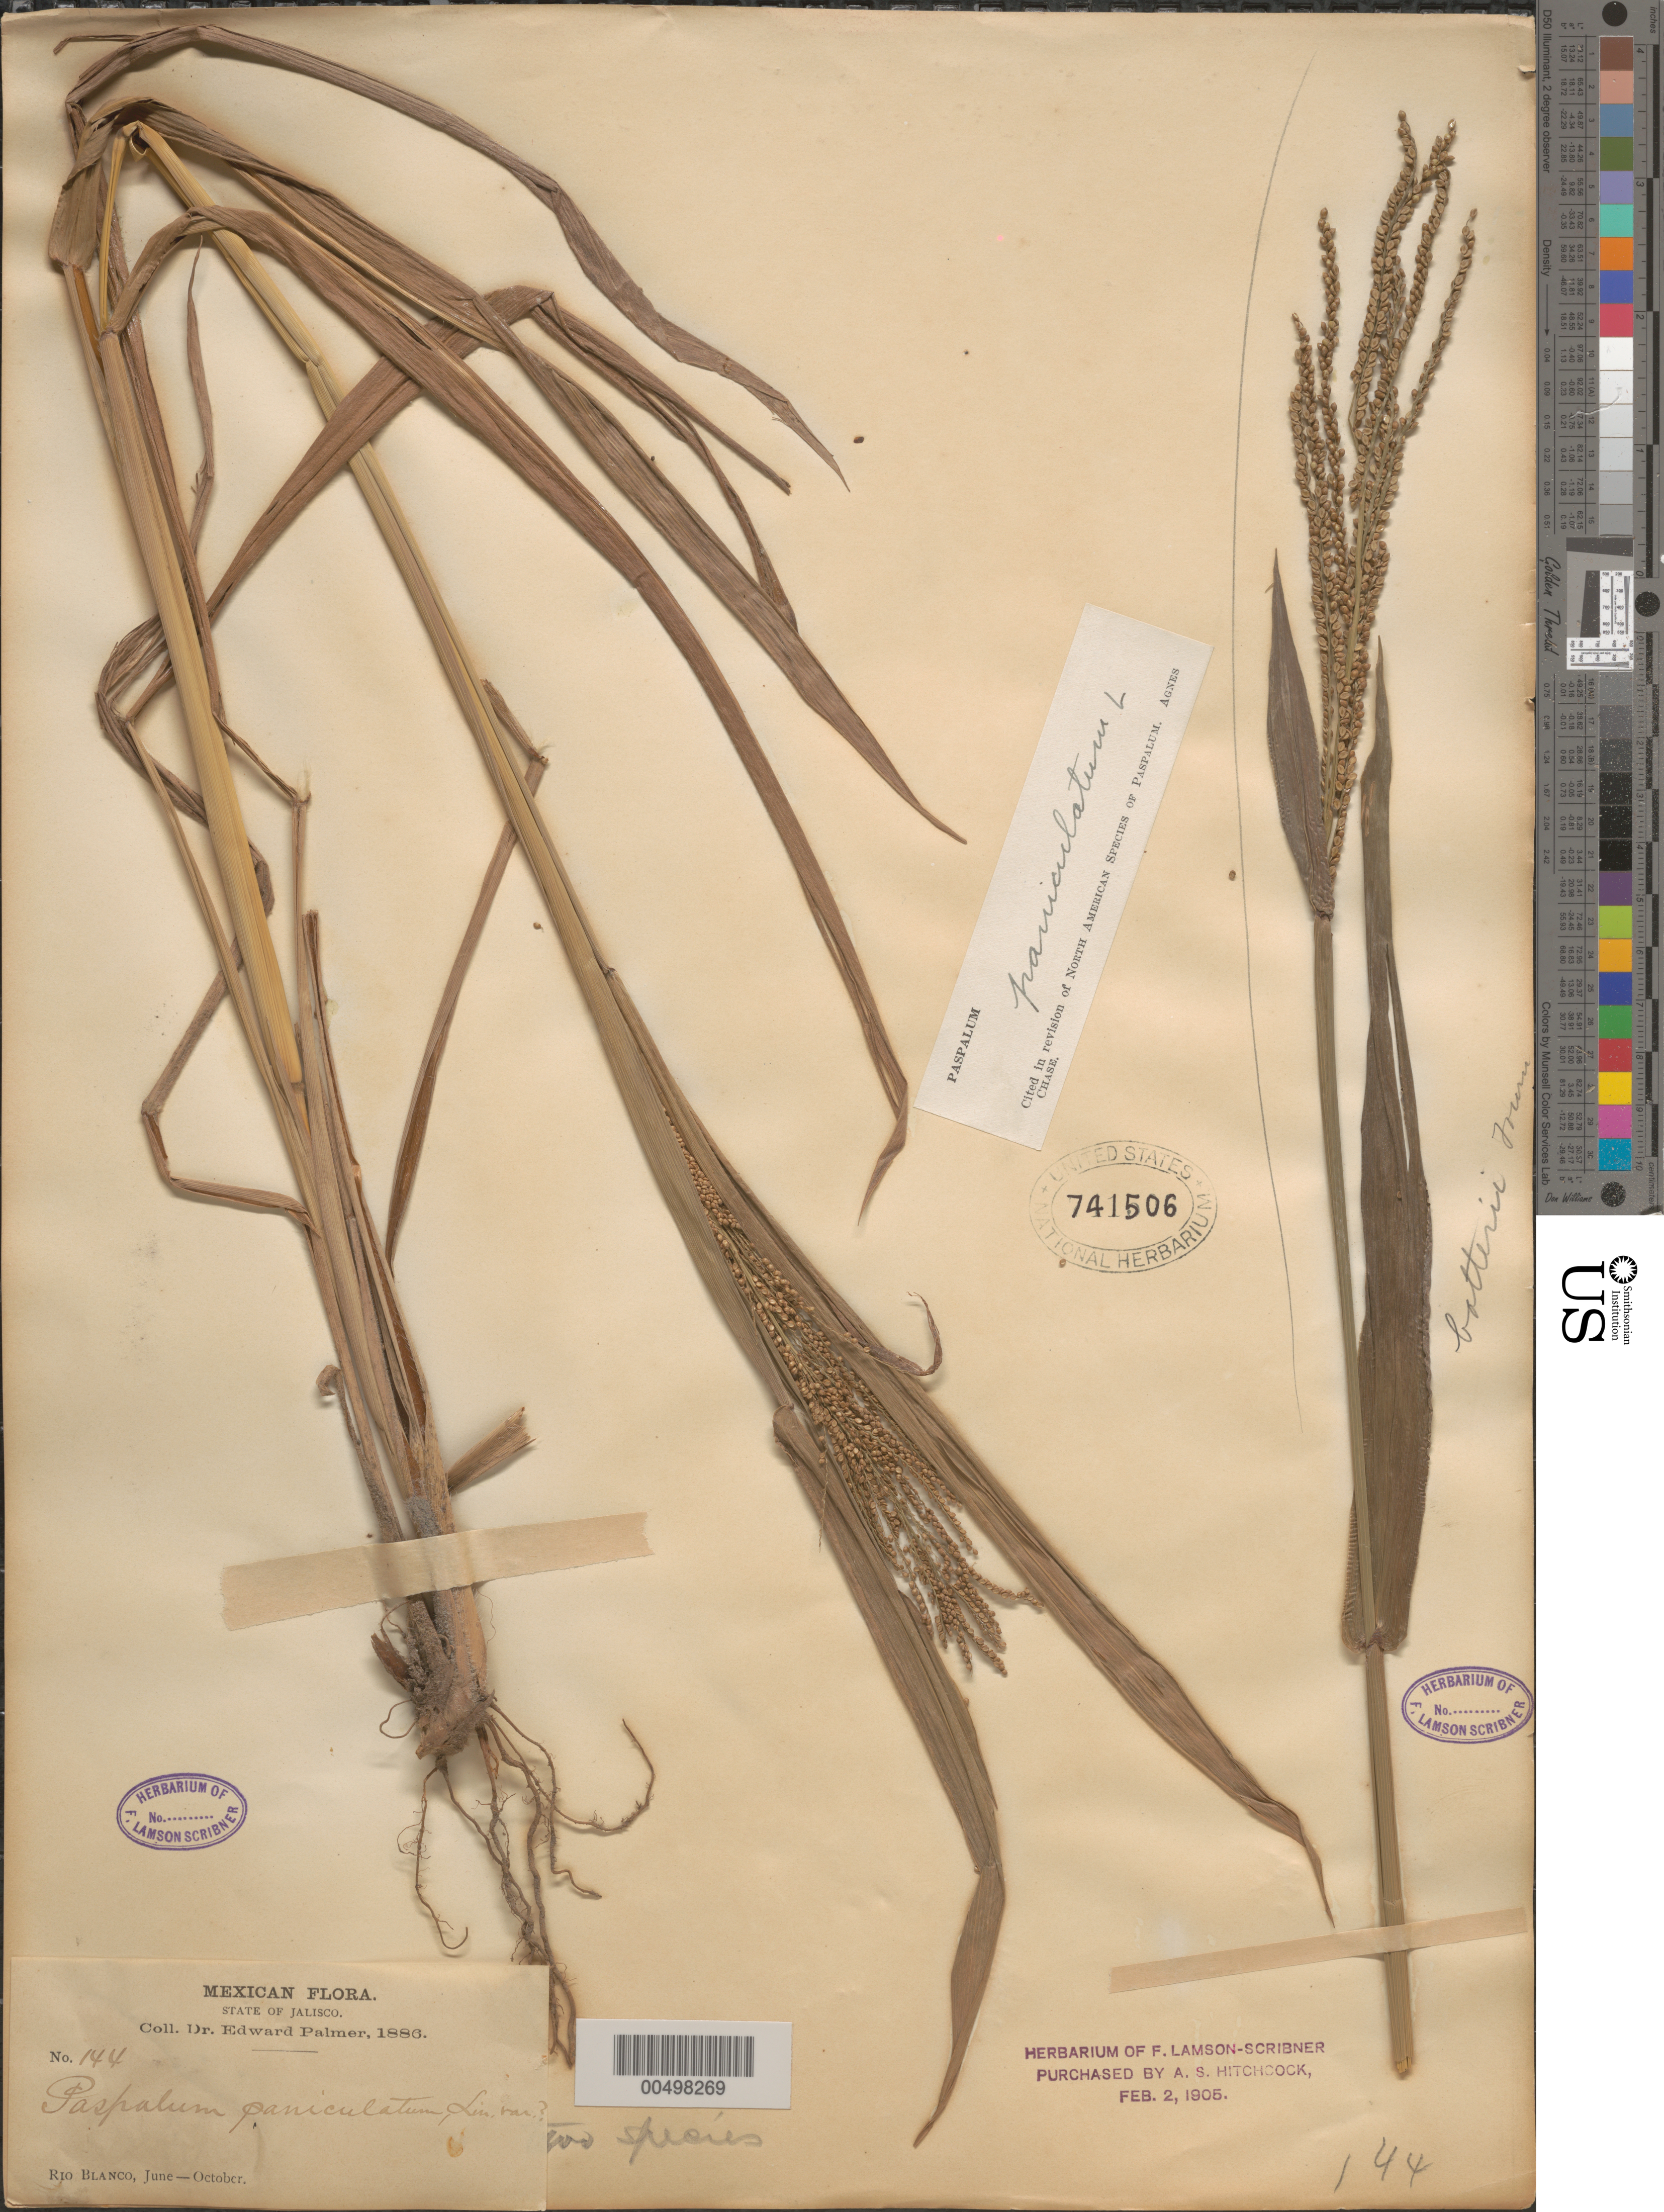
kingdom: Plantae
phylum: Tracheophyta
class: Liliopsida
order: Poales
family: Poaceae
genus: Paspalum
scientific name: Paspalum paniculatum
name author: L.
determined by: Chase, [M.] Agnes, (US)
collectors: E. Palmer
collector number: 144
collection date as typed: Jun 1886 to Oct 1886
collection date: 1886-06/1886-10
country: Mexico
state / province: Jalisco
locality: Rio Blanco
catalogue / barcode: US 741506